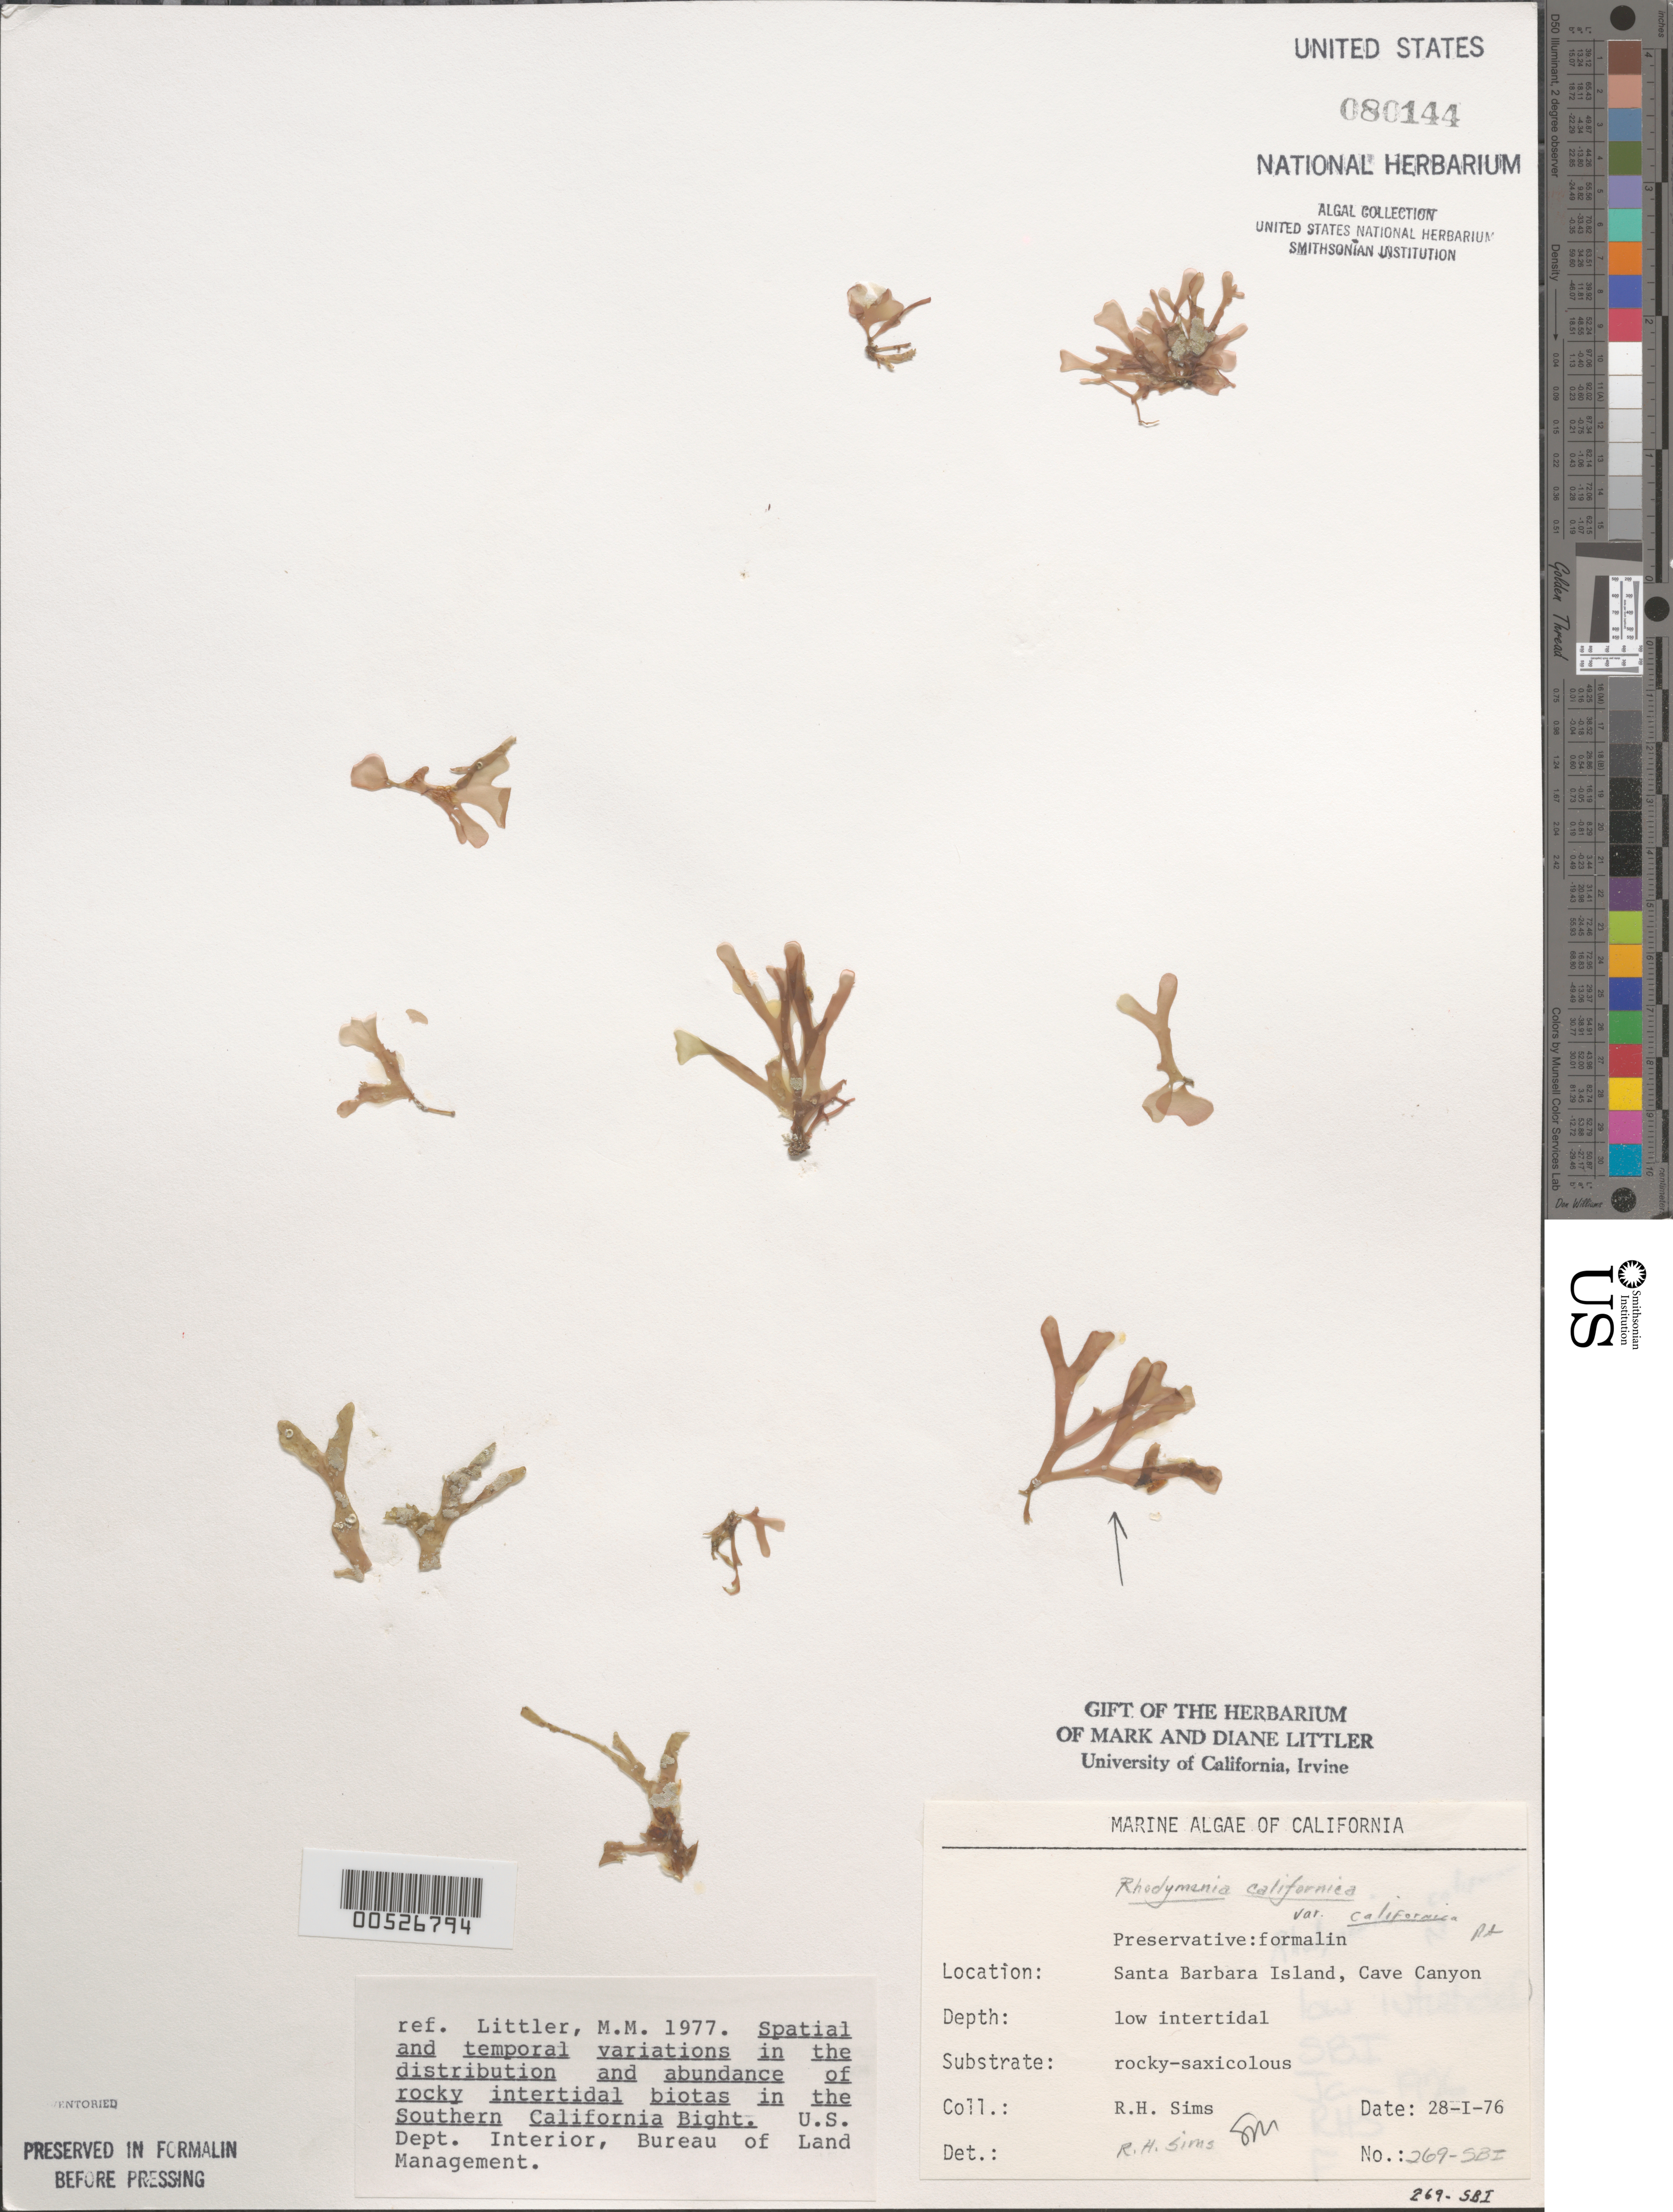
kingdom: Plantae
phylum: Rhodophyta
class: Florideophyceae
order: Rhodymeniales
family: Rhodymeniaceae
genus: Rhodymenia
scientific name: Rhodymenia californica var. californica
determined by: Sims, Robert H.; Murray, S. N.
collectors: R. H. Sims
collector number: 269-sbi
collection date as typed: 28 Jan 1976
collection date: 1976-01-28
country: United States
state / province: California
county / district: Santa Barbara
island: Santa Barbara Island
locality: Cave Canyon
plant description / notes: BLM-SOCALBIGHT Rocky Intertidal Survey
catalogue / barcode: US 80144